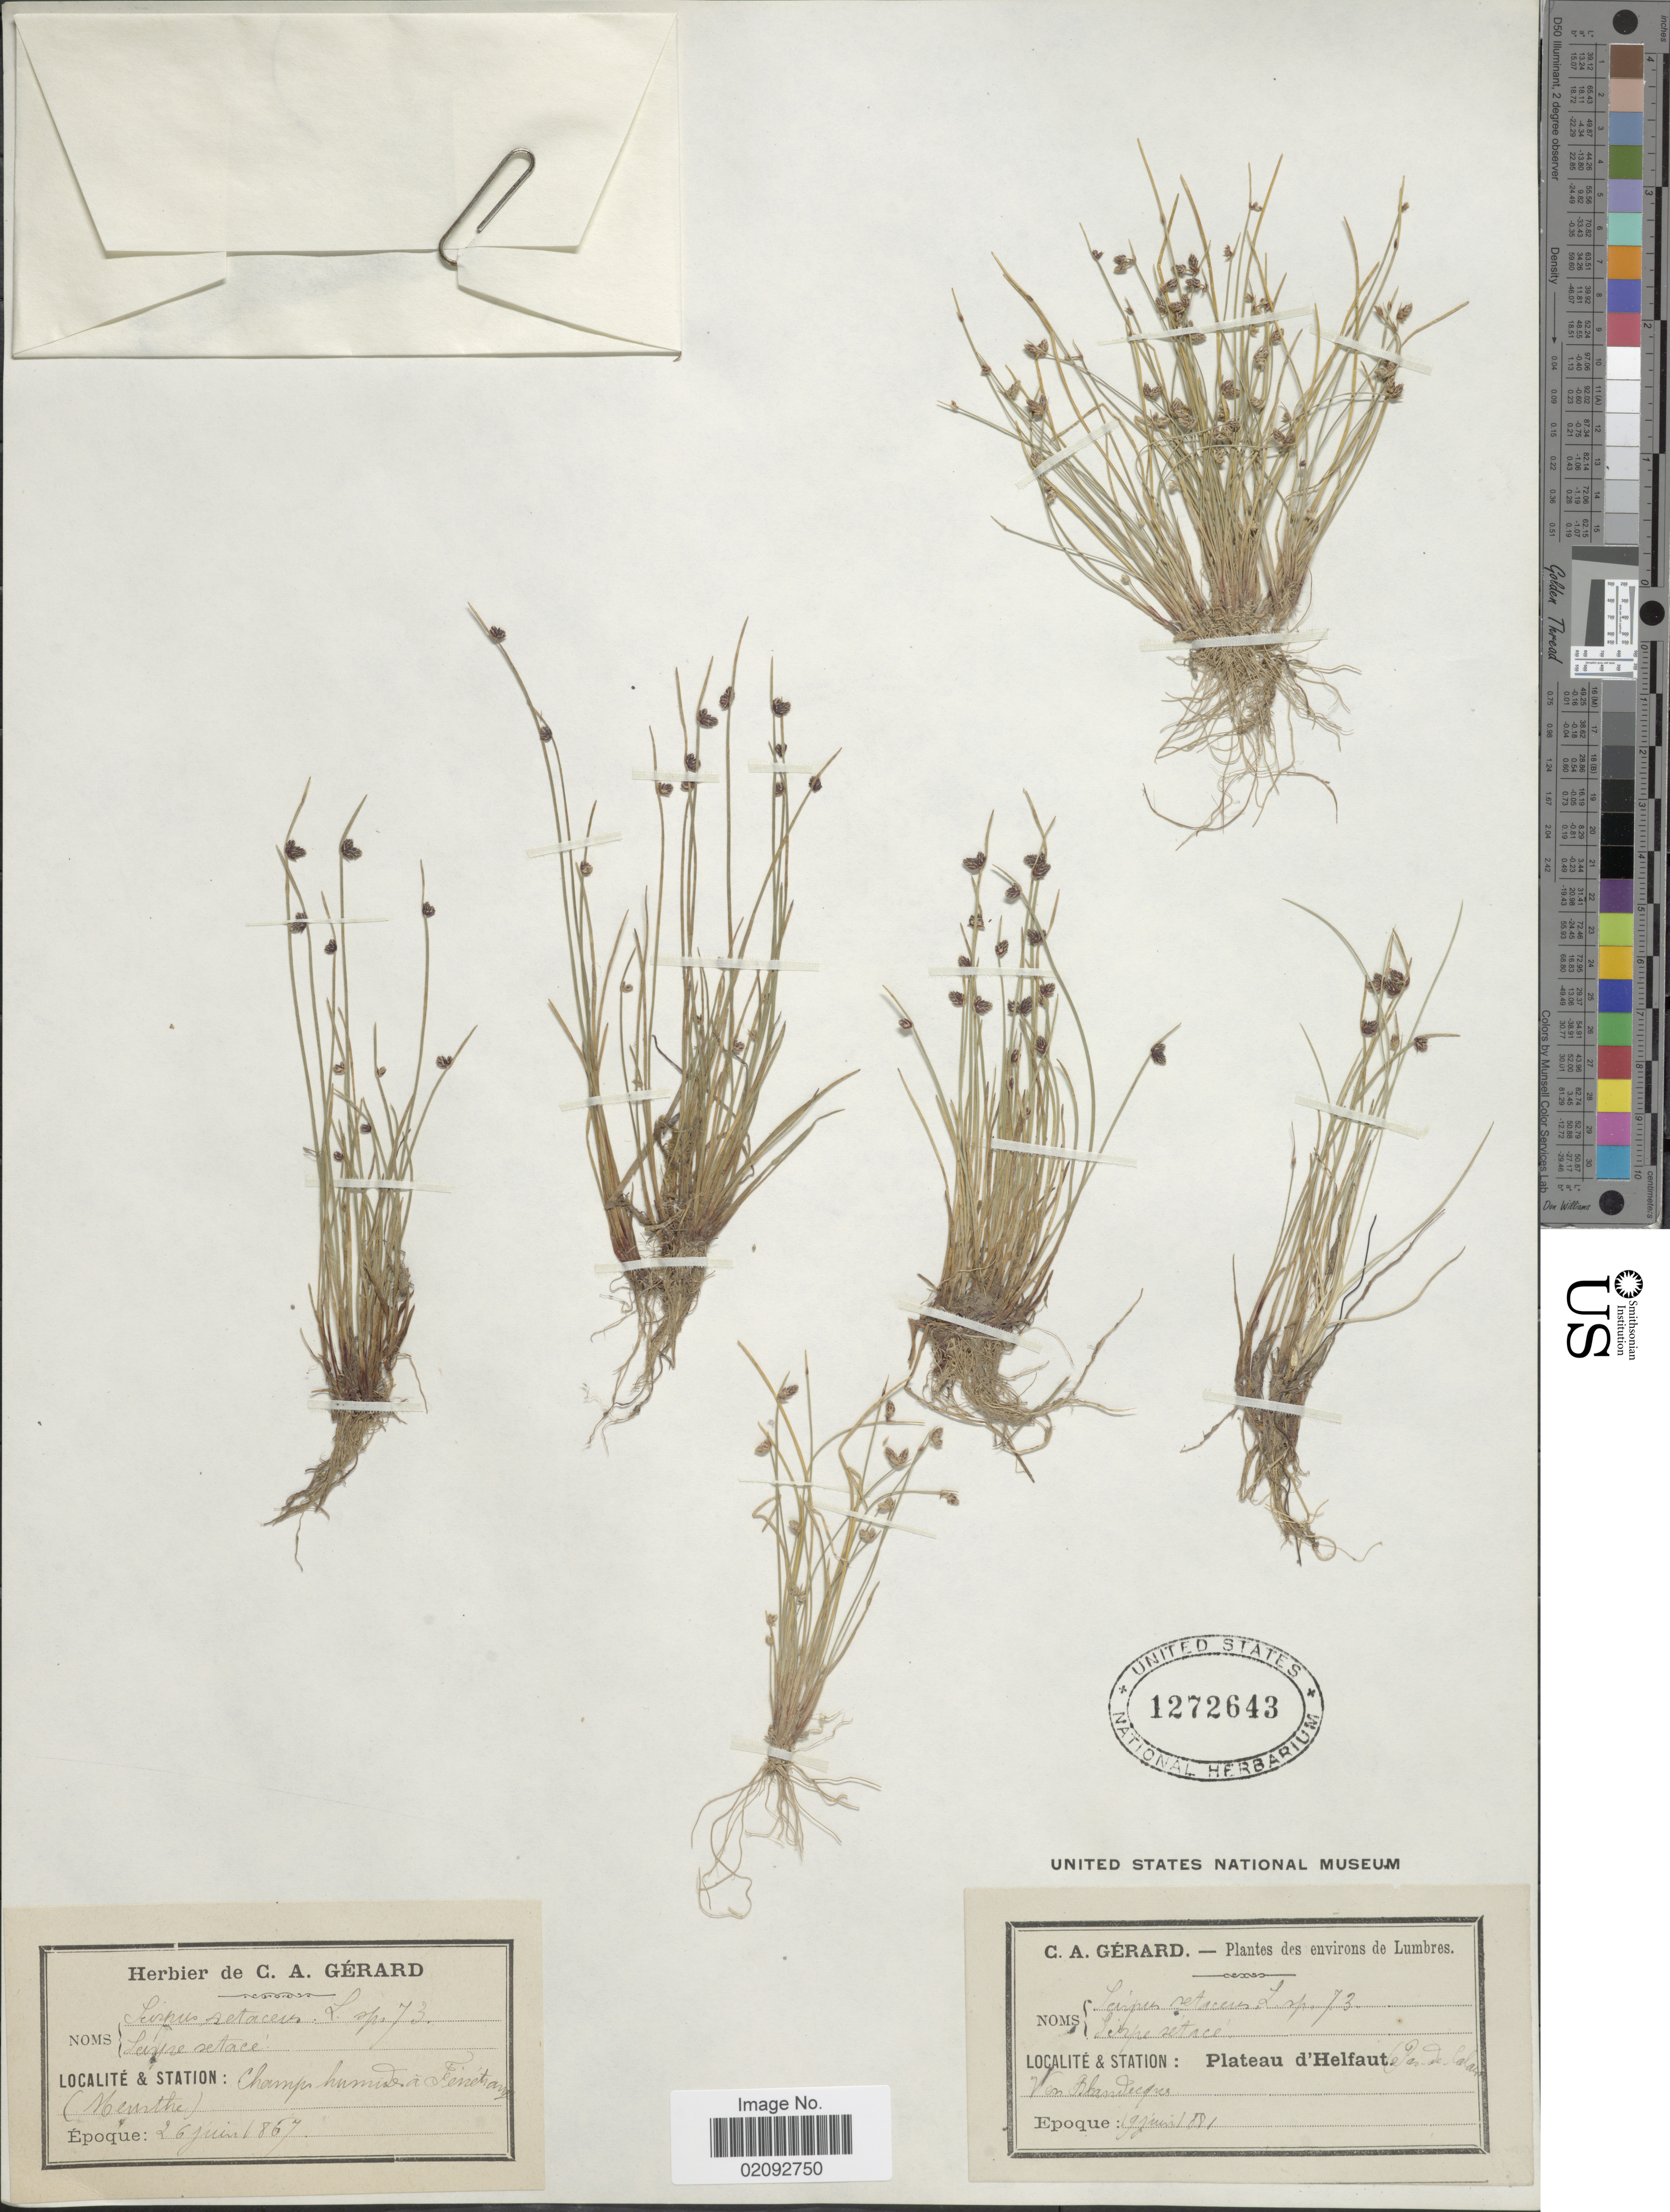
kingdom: Plantae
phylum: Tracheophyta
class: Liliopsida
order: Poales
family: Cyperaceae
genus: Isolepis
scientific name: Isolepis setacea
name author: (L.) R. Br.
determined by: Strong, Mark T., (BOT), Smithsonian Institution - National Museum of Natural History (UNITED STATES)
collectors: C. Gerard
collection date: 1867-06-26/1881-06-19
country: France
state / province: Hauts-de-France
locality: Des environs de Lumbres, d'Helfout, (Pas de Ladas), chapen humide Feiretaya (Mensthe) [interpreted]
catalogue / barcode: US 1272643